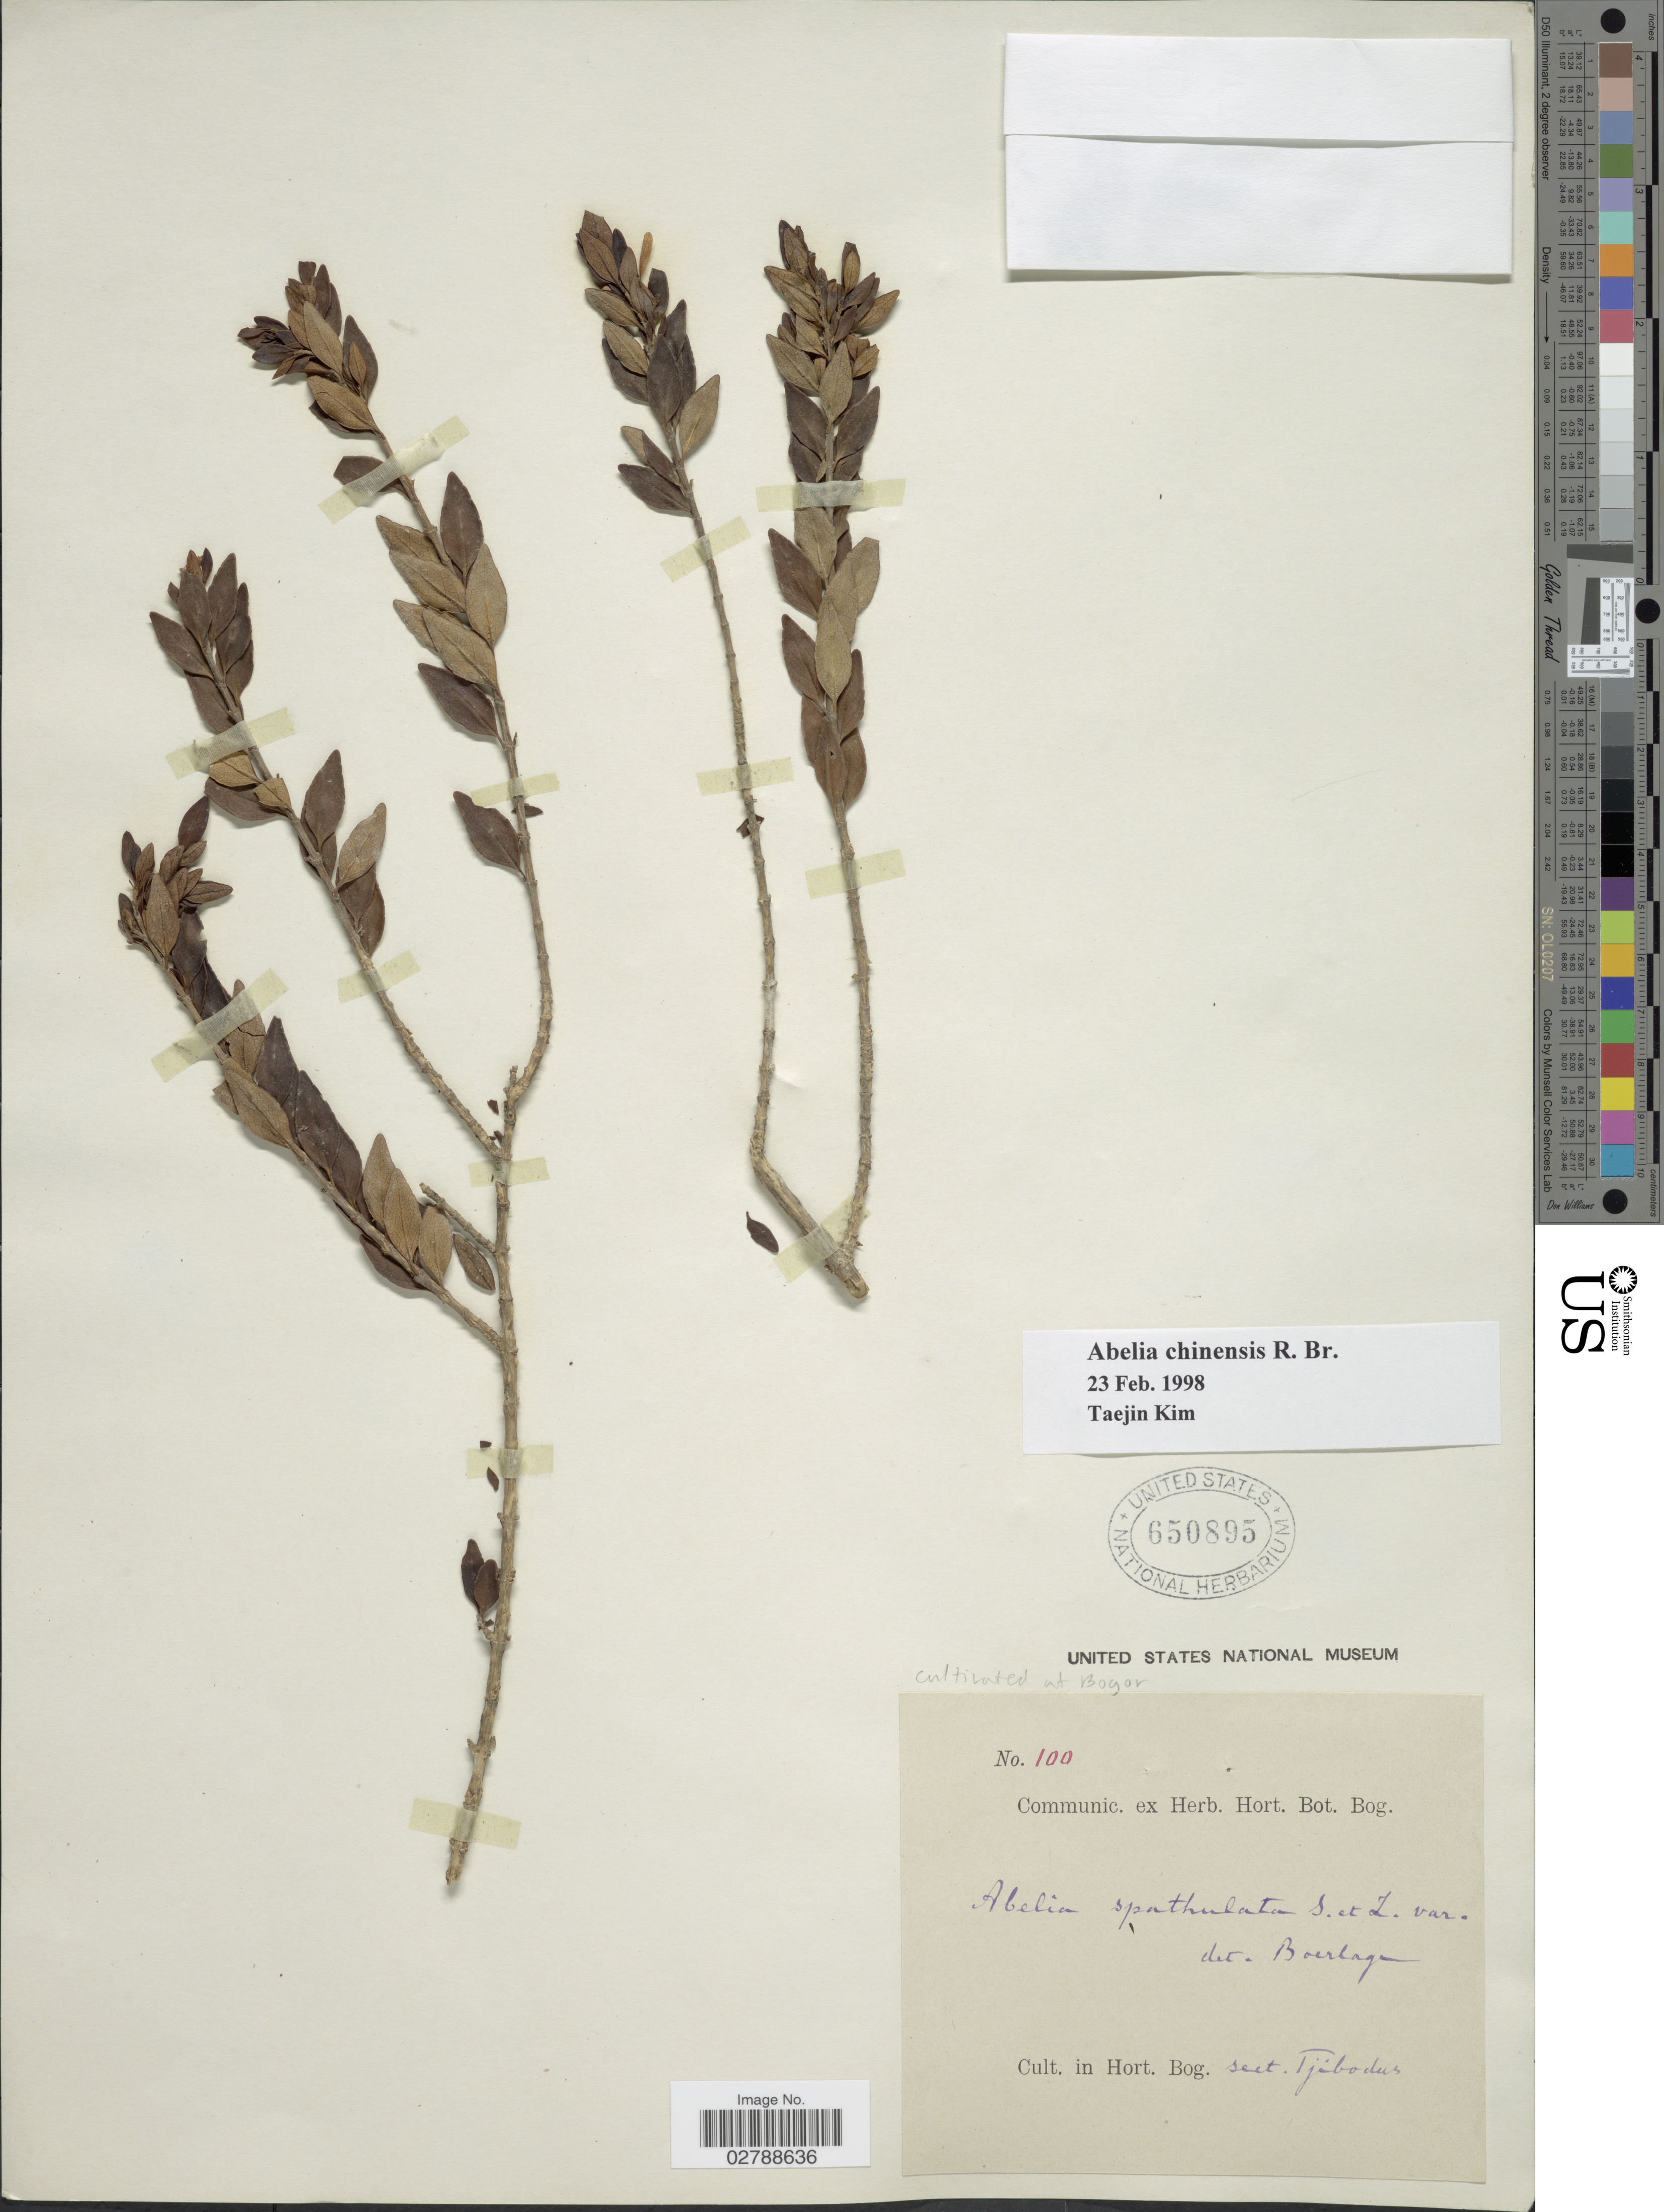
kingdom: Plantae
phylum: Tracheophyta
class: Magnoliopsida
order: Dipsacales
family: Caprifoliaceae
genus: Abelia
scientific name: Abelia chinensis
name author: R. Br.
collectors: ex herb. Hort. Bot. Bog.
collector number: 100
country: Indonesia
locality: Cult. in Hort. Bogor sect. Tjibodus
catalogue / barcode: US 650895